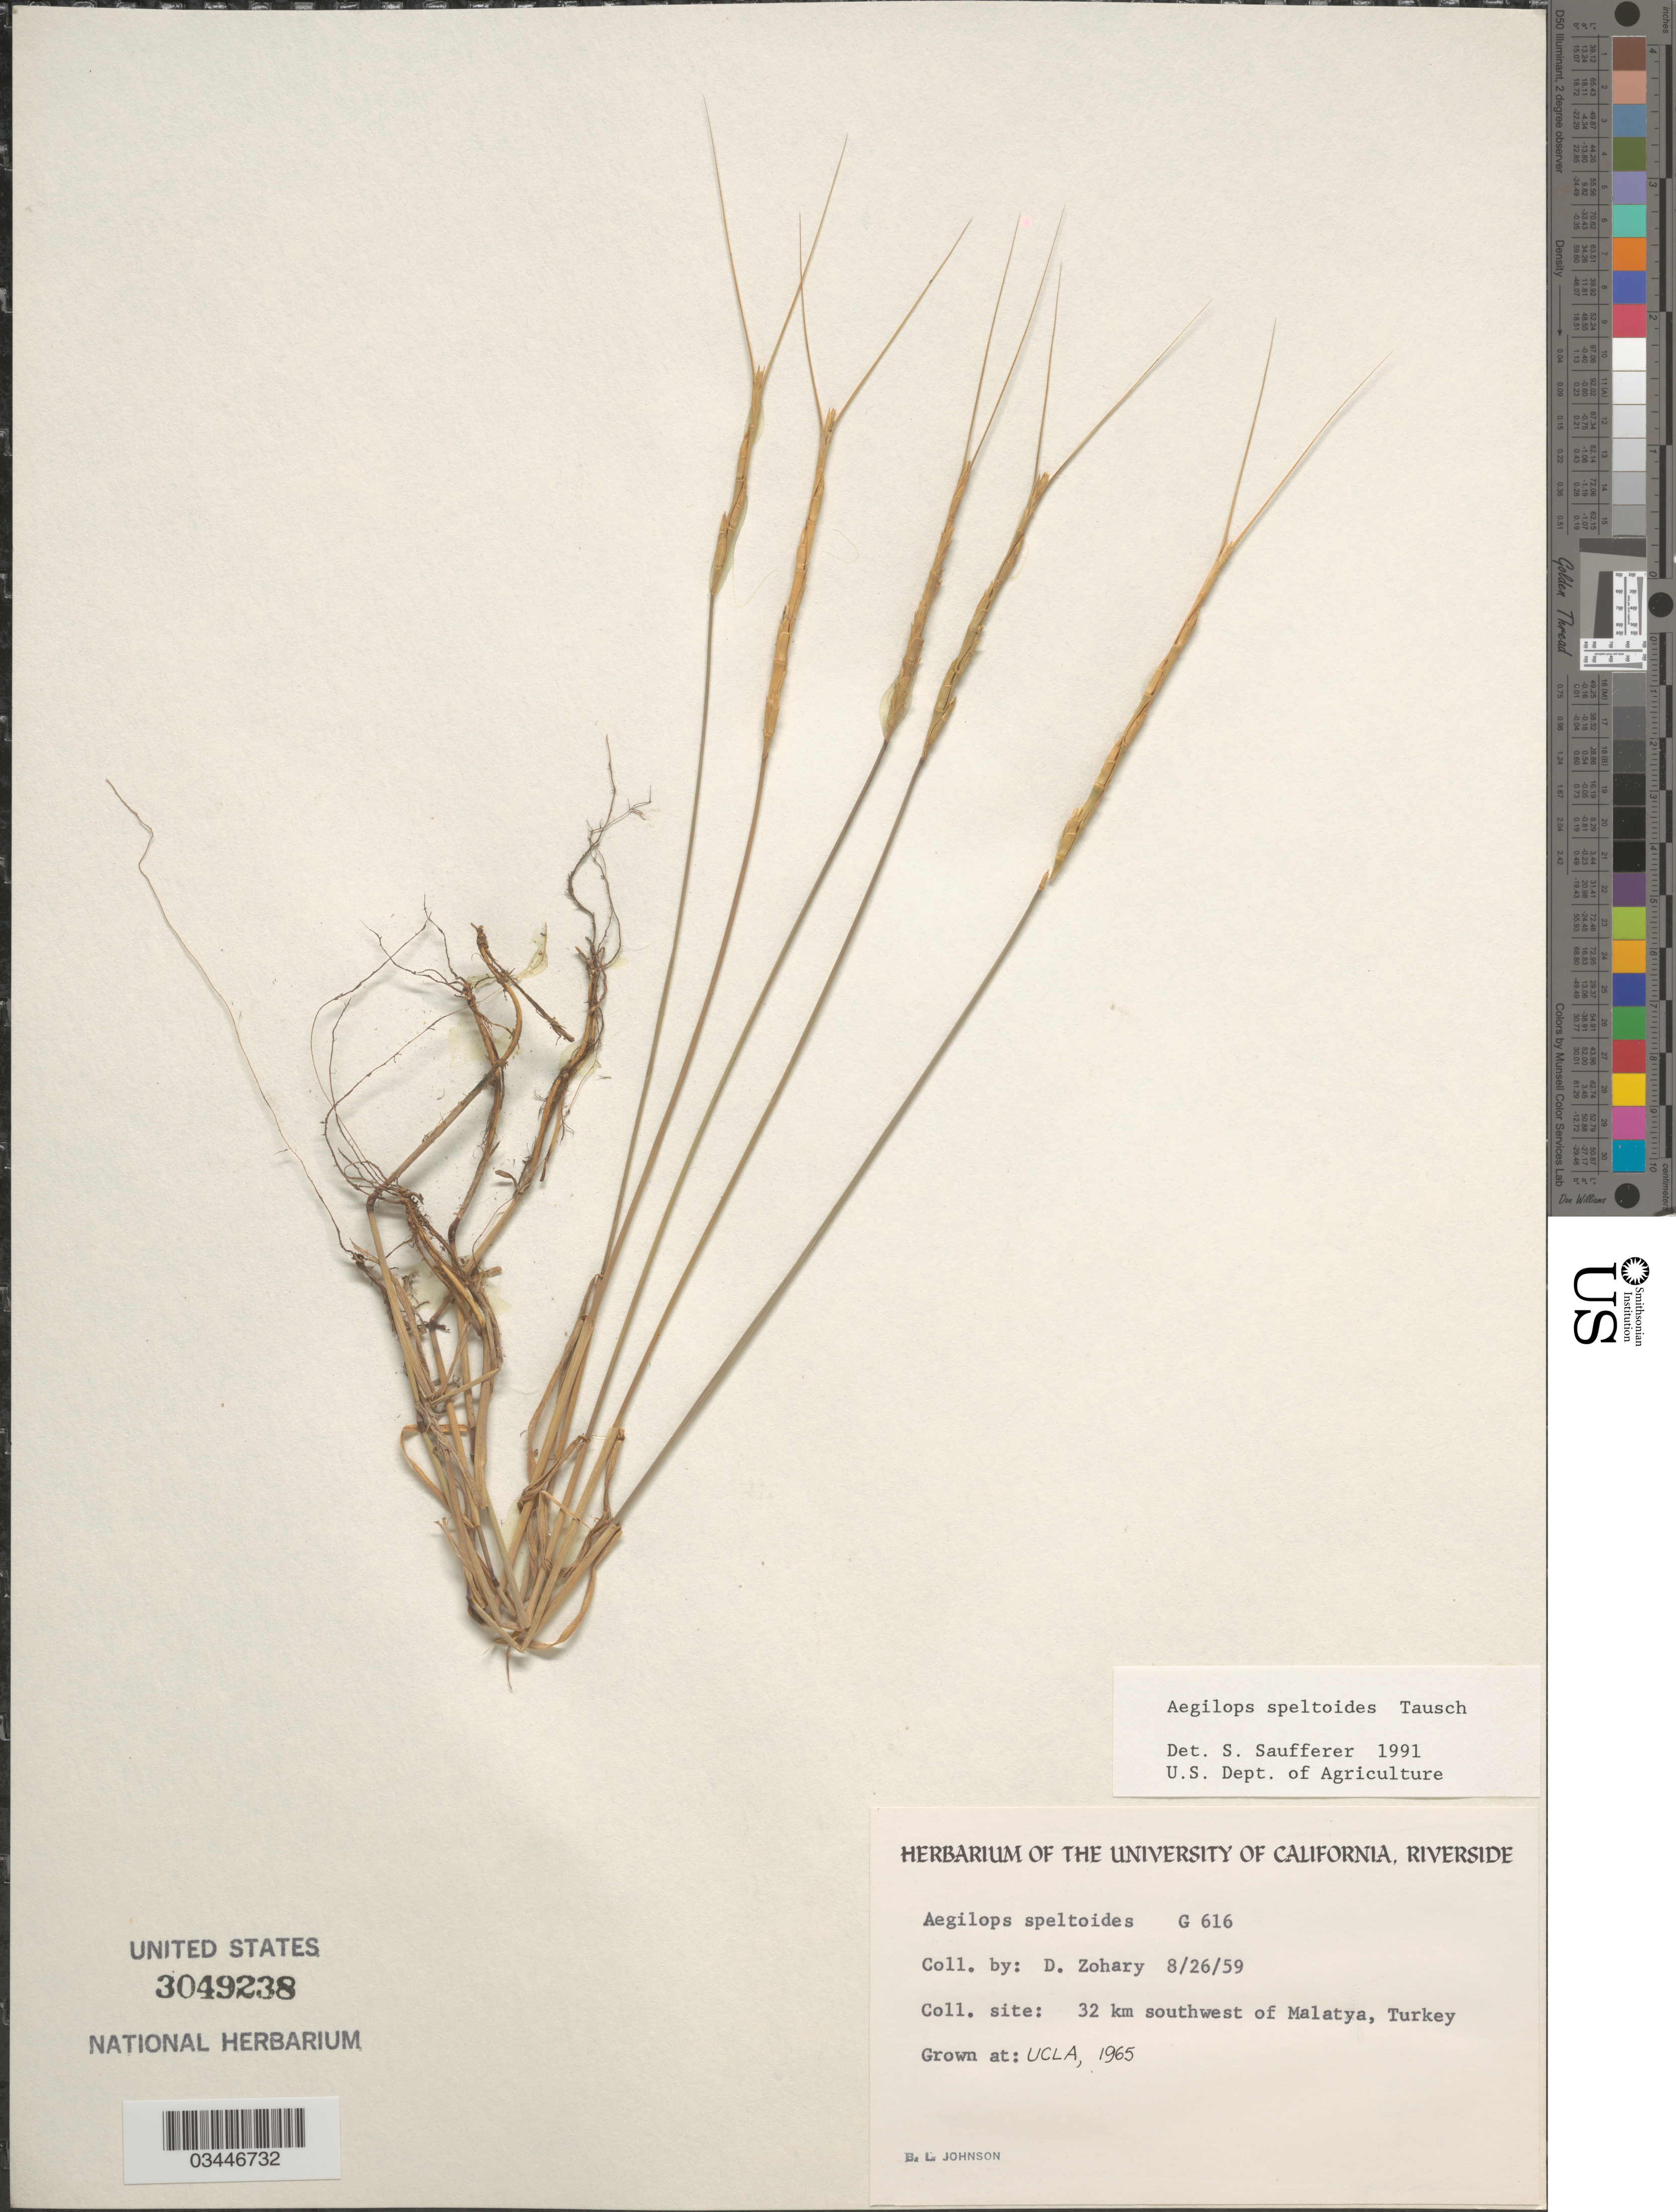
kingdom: Plantae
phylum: Tracheophyta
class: Liliopsida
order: Poales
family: Poaceae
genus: Aegilops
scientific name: Aegilops speltoides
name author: Tausch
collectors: B. Johnson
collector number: G616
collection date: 1965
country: United States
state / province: California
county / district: Los Angeles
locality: UCLA.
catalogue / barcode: US 3049238